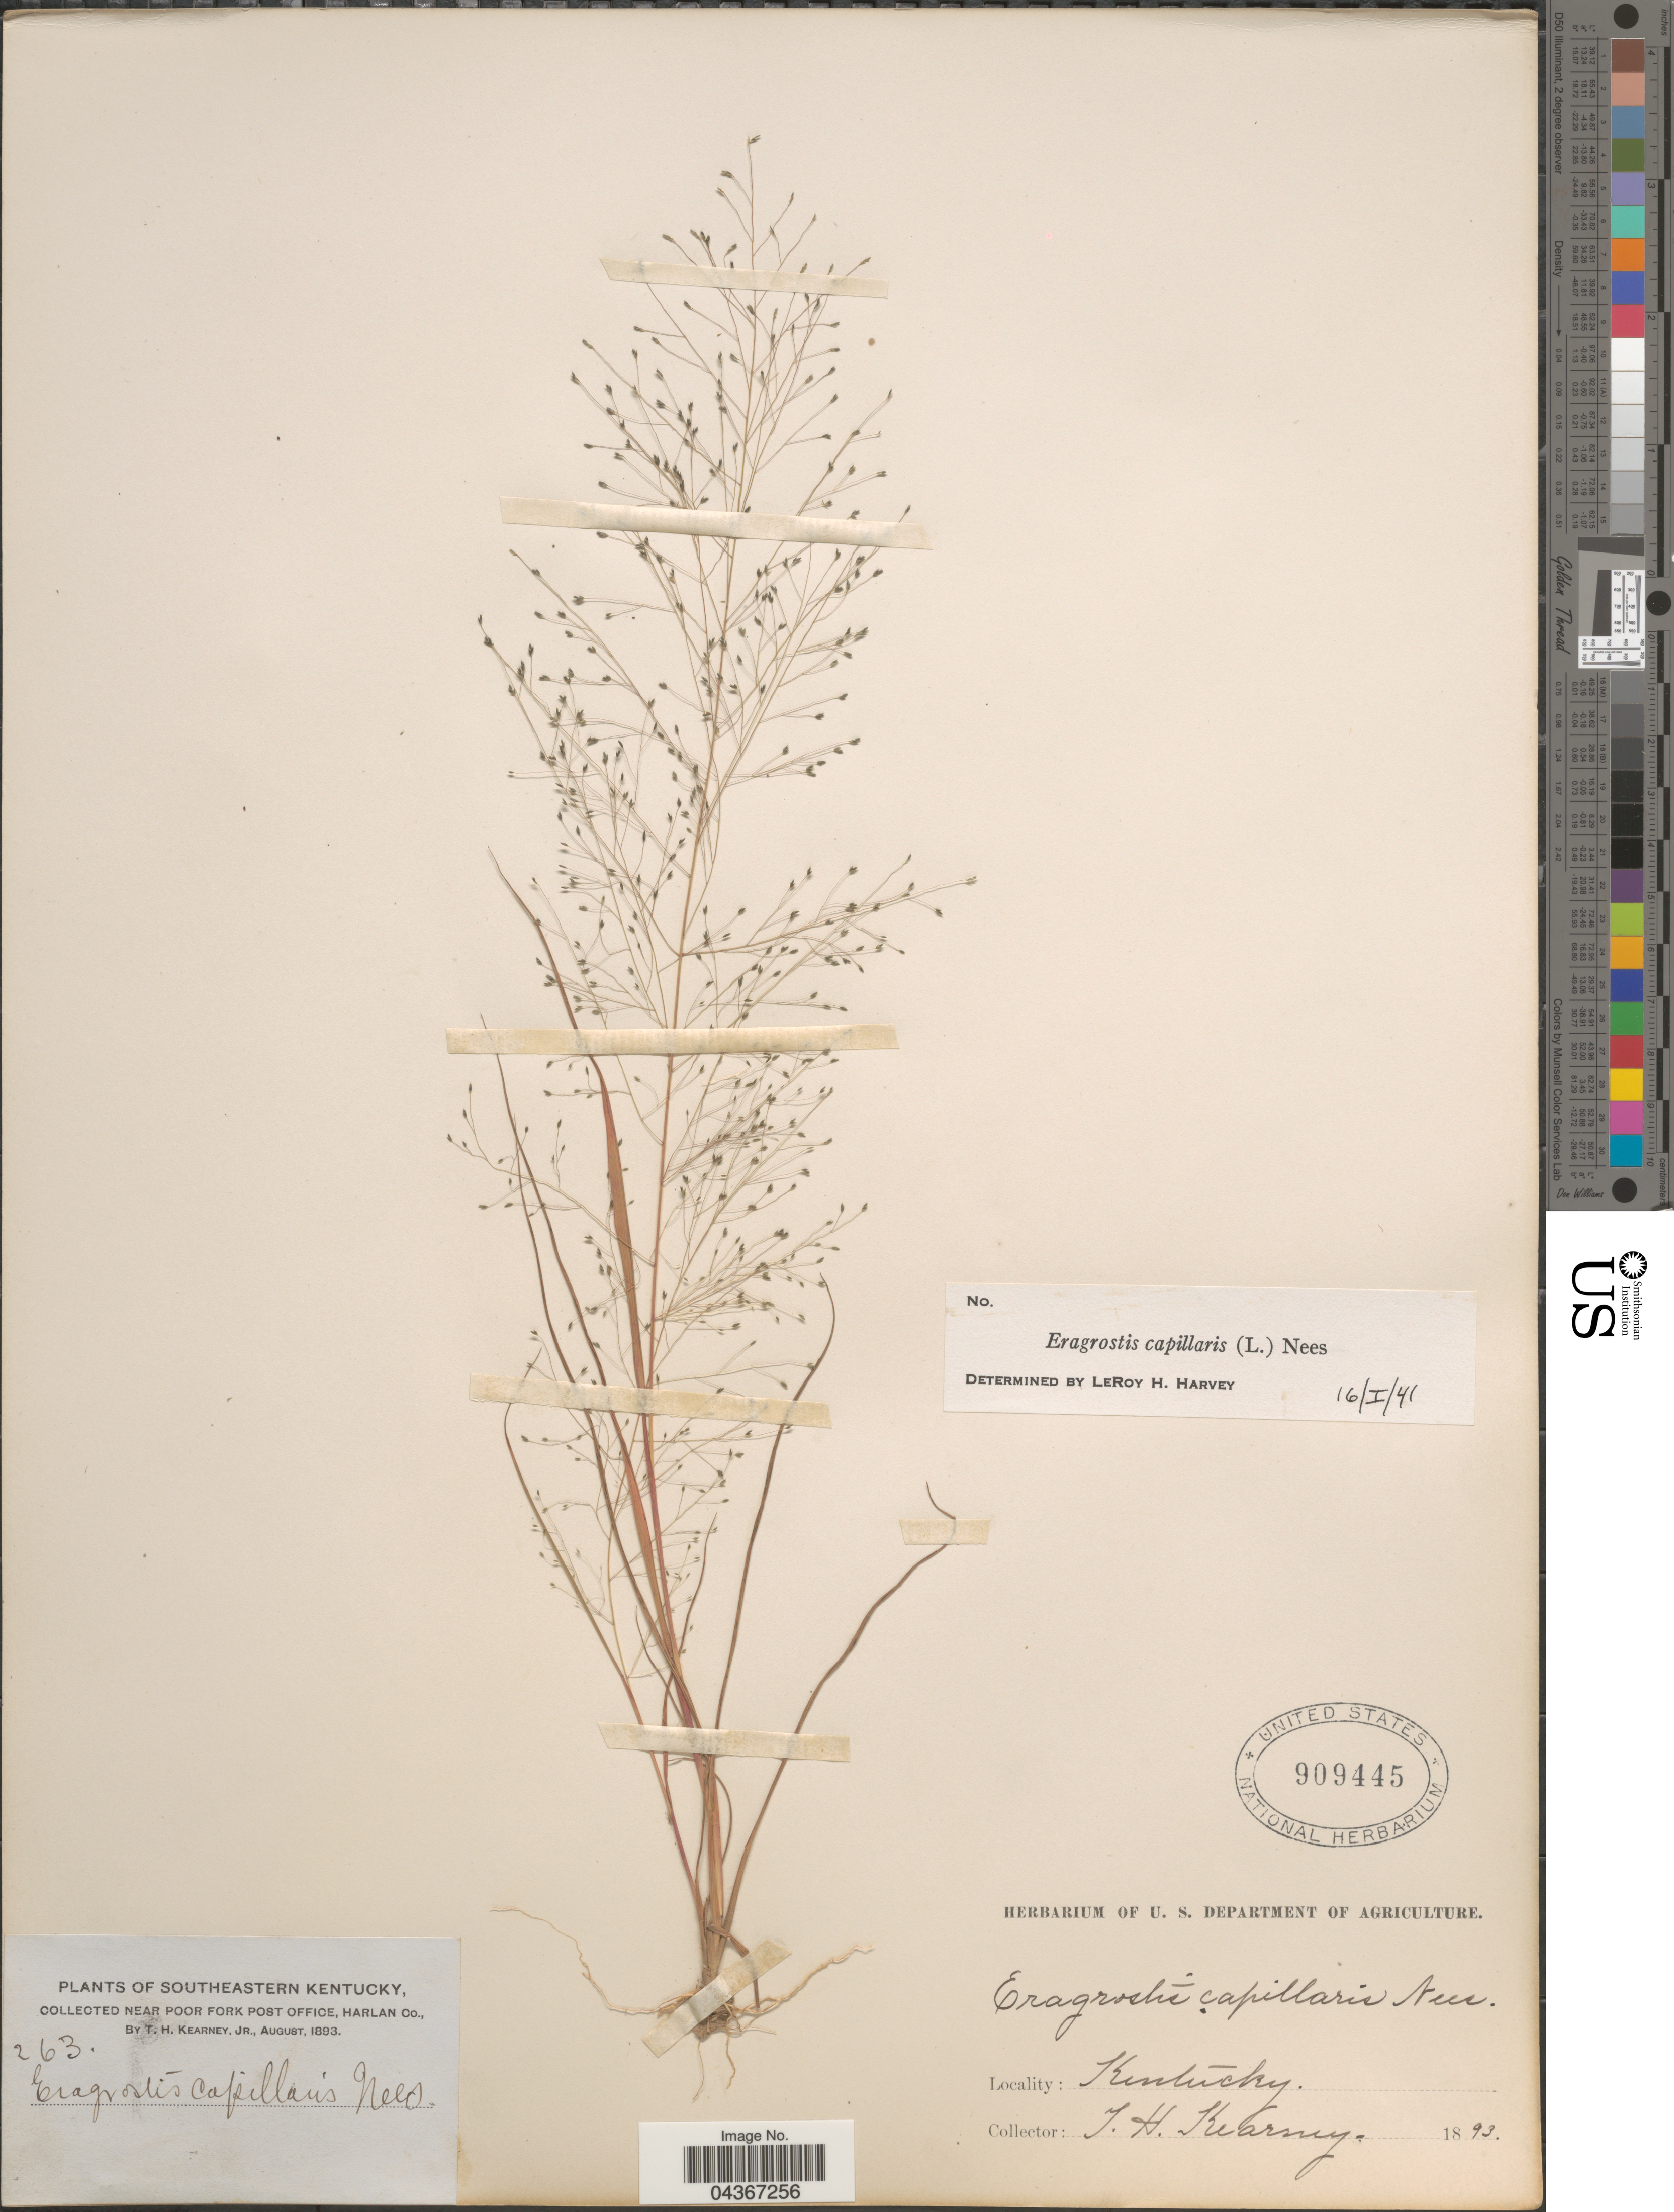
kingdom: Plantae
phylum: Tracheophyta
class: Liliopsida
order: Poales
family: Poaceae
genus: Eragrostis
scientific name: Eragrostis capillaris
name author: (L.) Nees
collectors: T. H. Kearney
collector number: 263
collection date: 1893-08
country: United States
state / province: Kentucky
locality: Southeastern Kentucky. Near Poor Fork Post Office, Harlan Co.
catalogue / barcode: US 909445